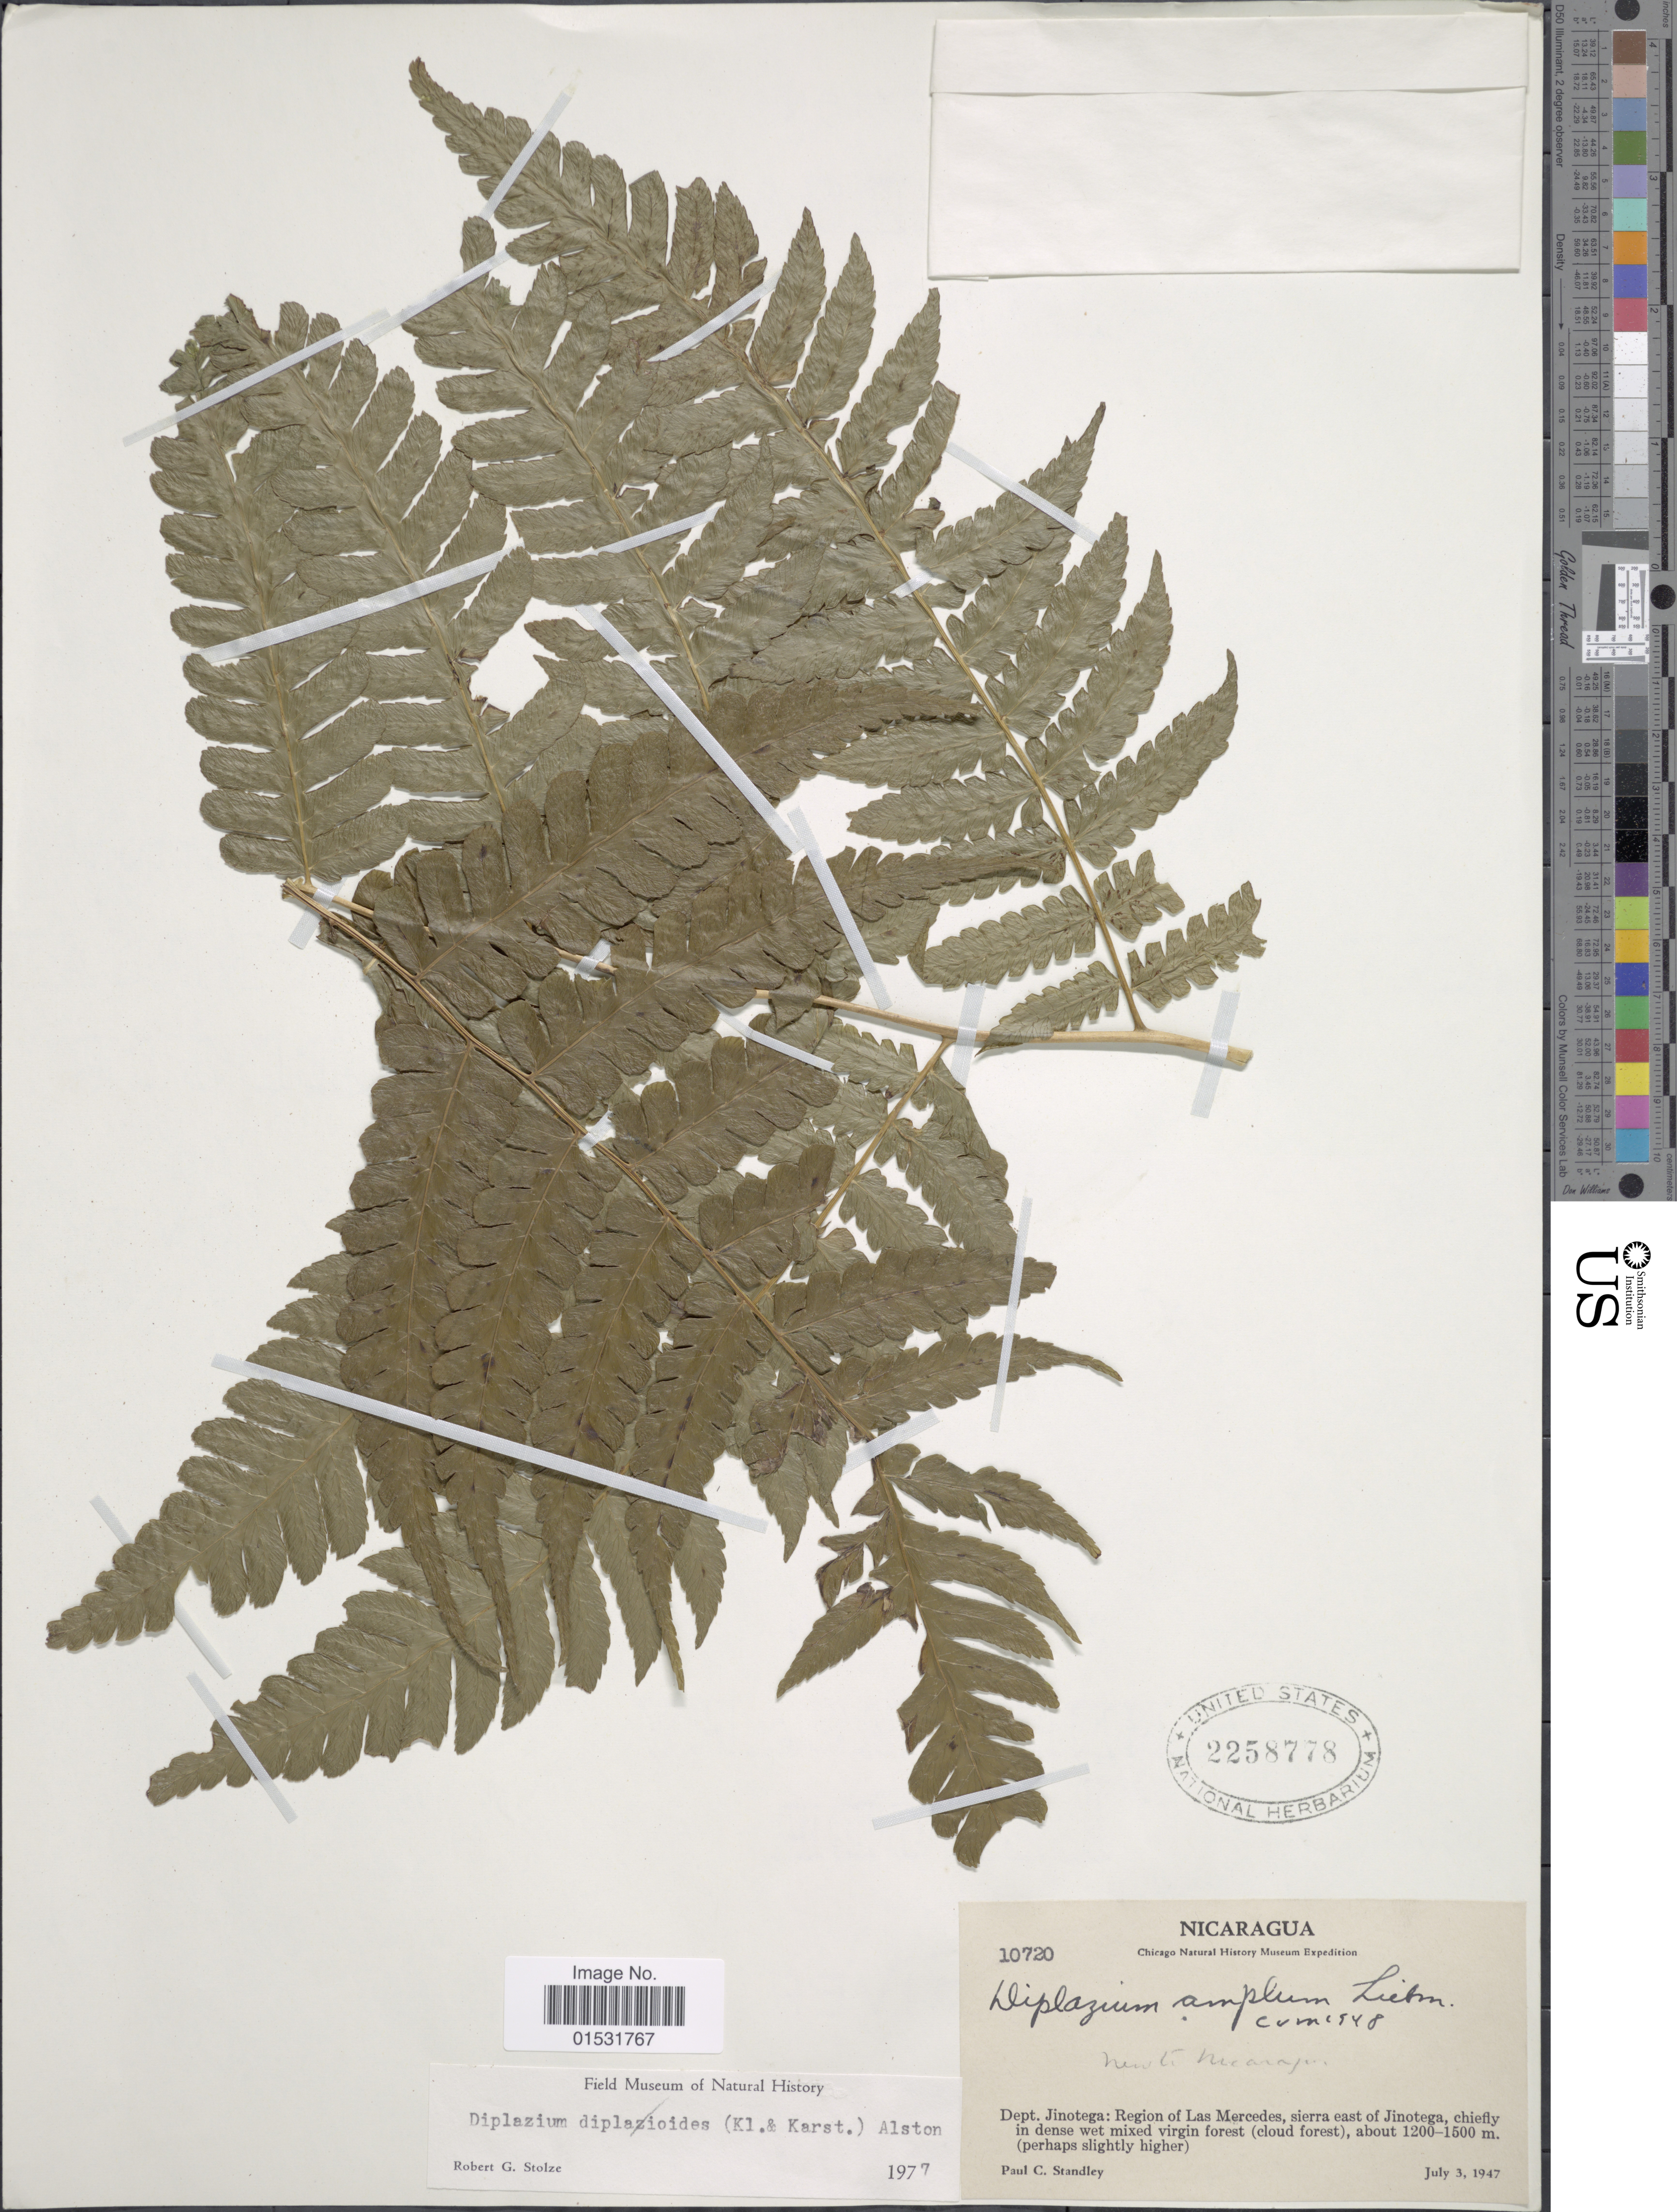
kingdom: Plantae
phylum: Tracheophyta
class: Polypodiopsida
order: Polypodiales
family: Athyriaceae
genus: Diplazium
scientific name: Diplazium hians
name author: Kunze ex Klotzsch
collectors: P. C. Standley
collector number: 10720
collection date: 1947-07-03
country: Nicaragua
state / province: Jinotega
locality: Dept. Jinotega: Region of Las Mercedes, sierra east of Jinitega.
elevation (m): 1200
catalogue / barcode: US 2258778